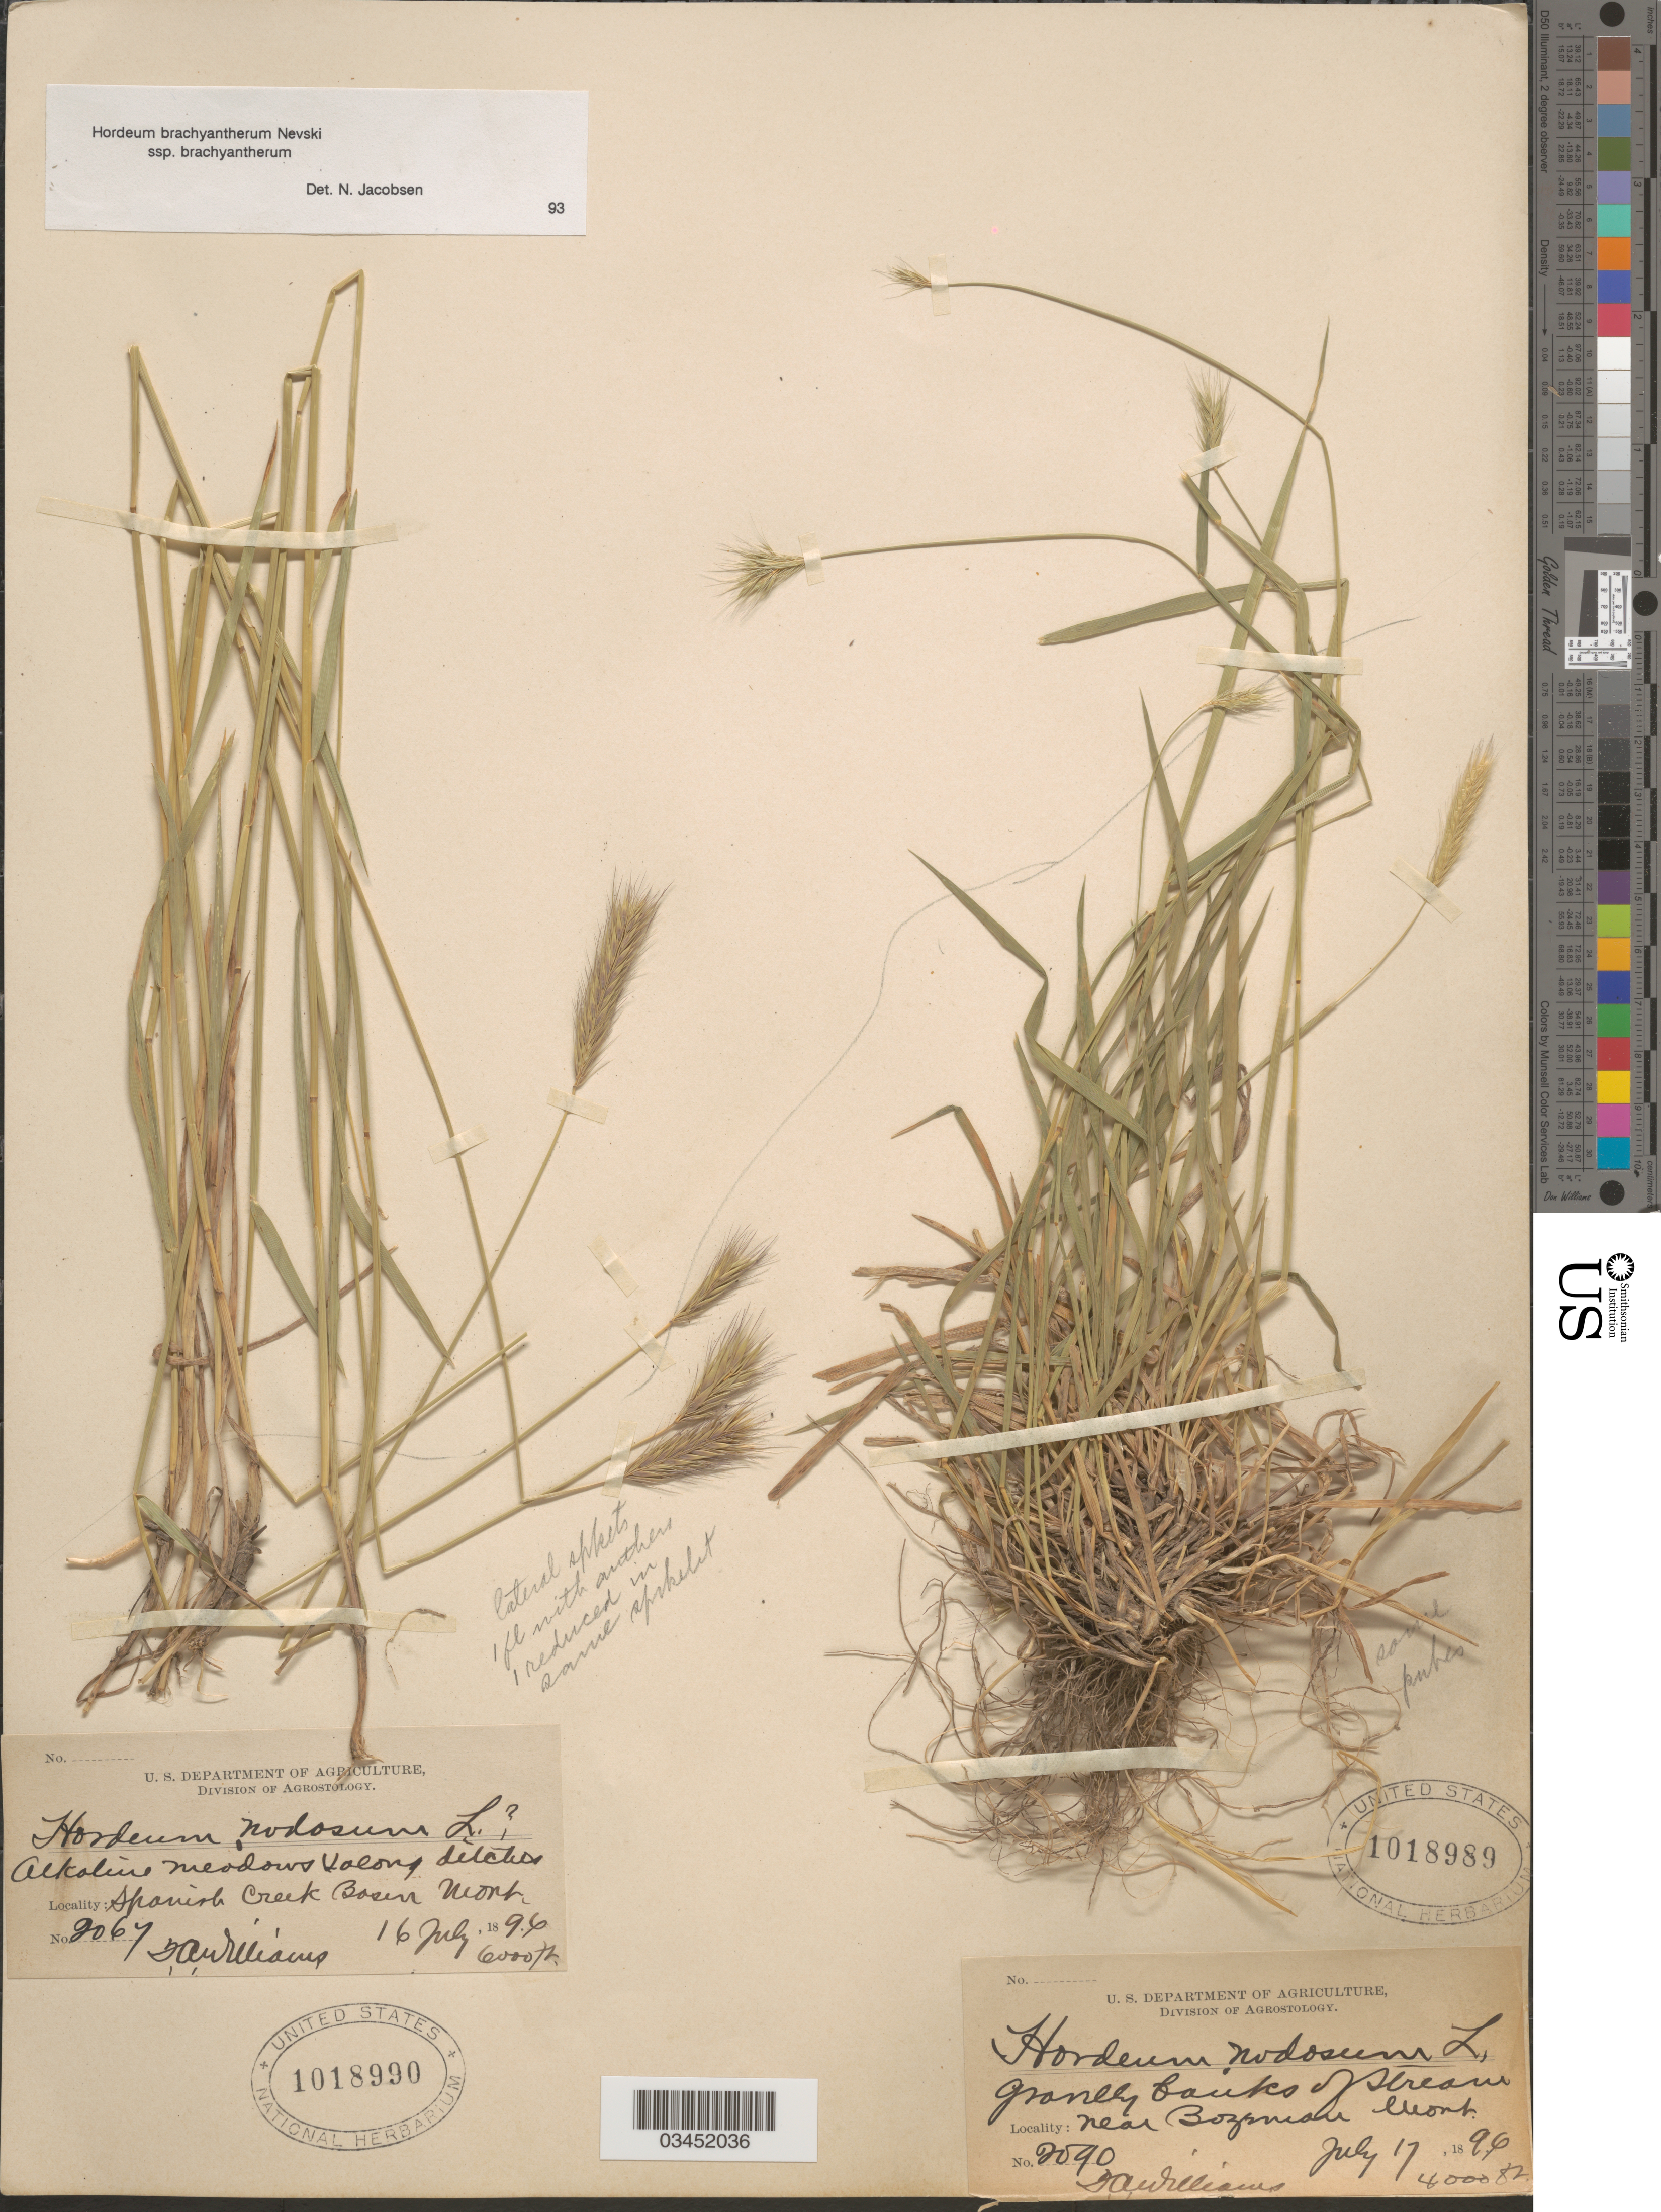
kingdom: Plantae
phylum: Tracheophyta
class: Liliopsida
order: Poales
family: Poaceae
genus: Hordeum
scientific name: Hordeum brachyantherum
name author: Nevski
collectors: T. Williams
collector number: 2067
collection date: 1896-07-16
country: United States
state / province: Montana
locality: Alkaline meadows along ditches. Spanish Creek Basin.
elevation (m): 1829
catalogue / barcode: US 1018990